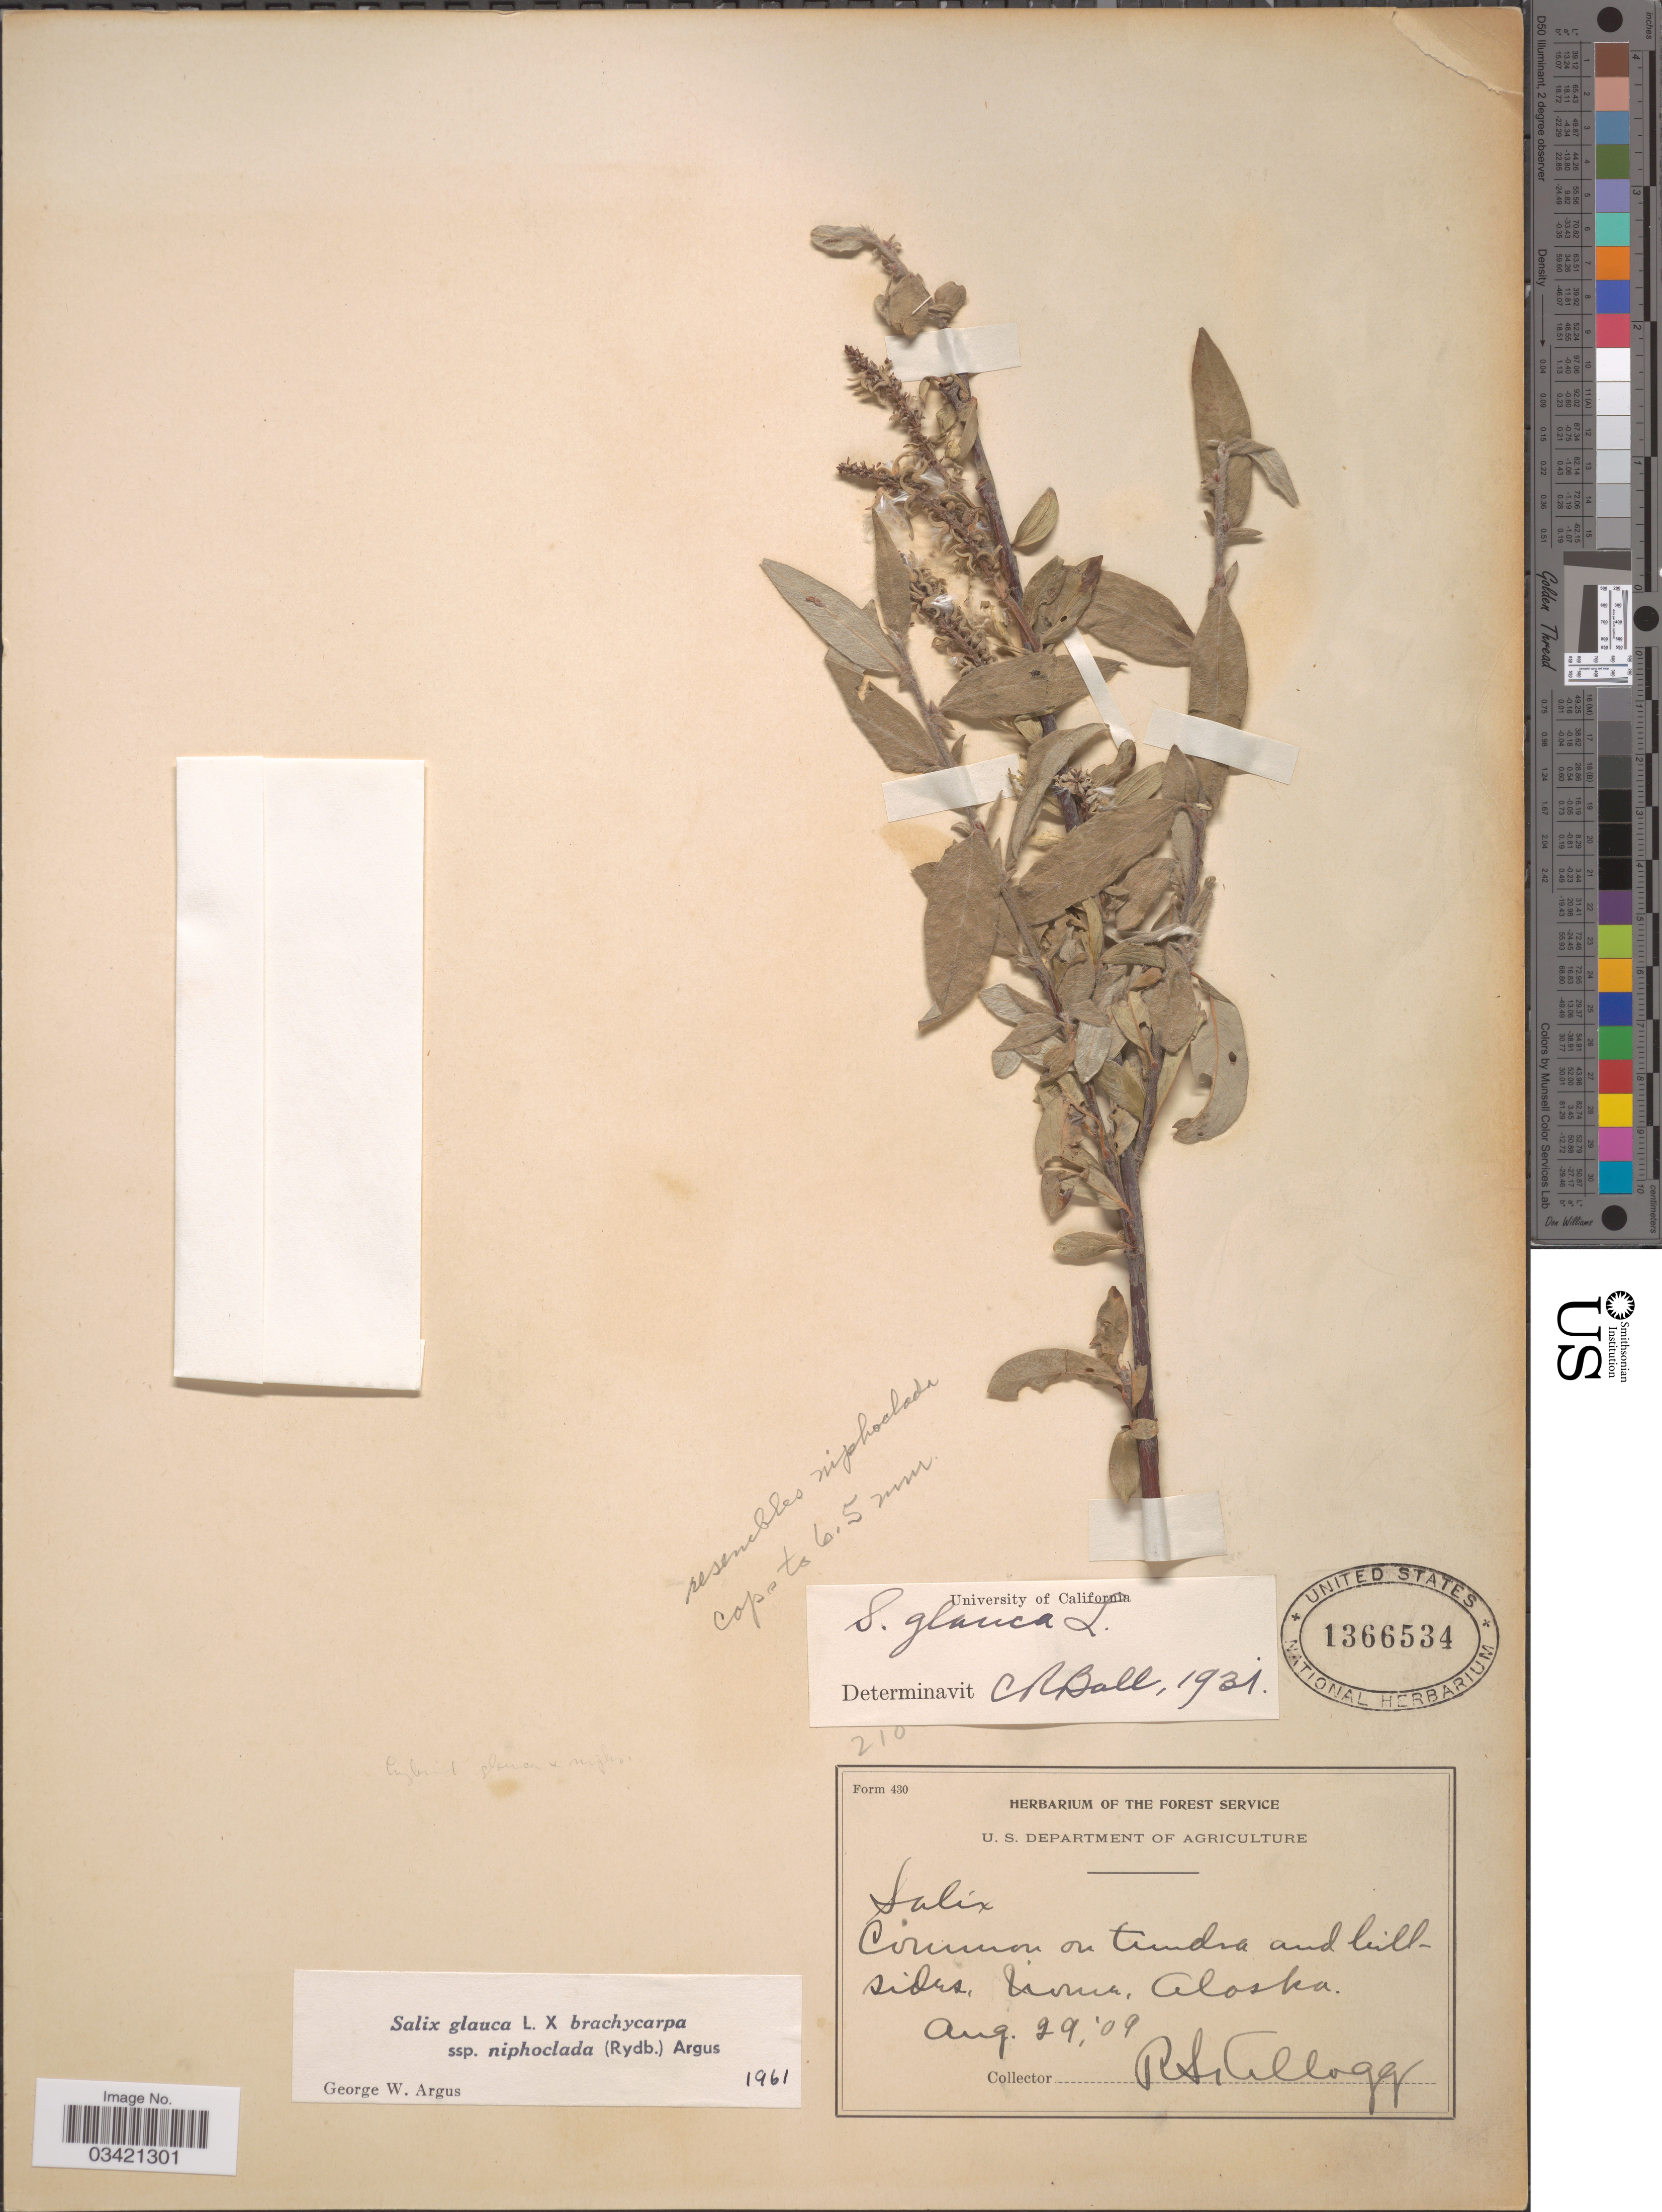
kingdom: Plantae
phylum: Tracheophyta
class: Magnoliopsida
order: Malpighiales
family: Salicaceae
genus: Salix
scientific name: Salix glauca x S. brachycarpa subsp. niphoclada (Rydb.) Argus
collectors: R. Kellogg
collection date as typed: Transcribed d/m/y: 29/8/9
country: United States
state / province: Alaska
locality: Common on tundra and hillsides, Nome.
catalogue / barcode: US 1366534